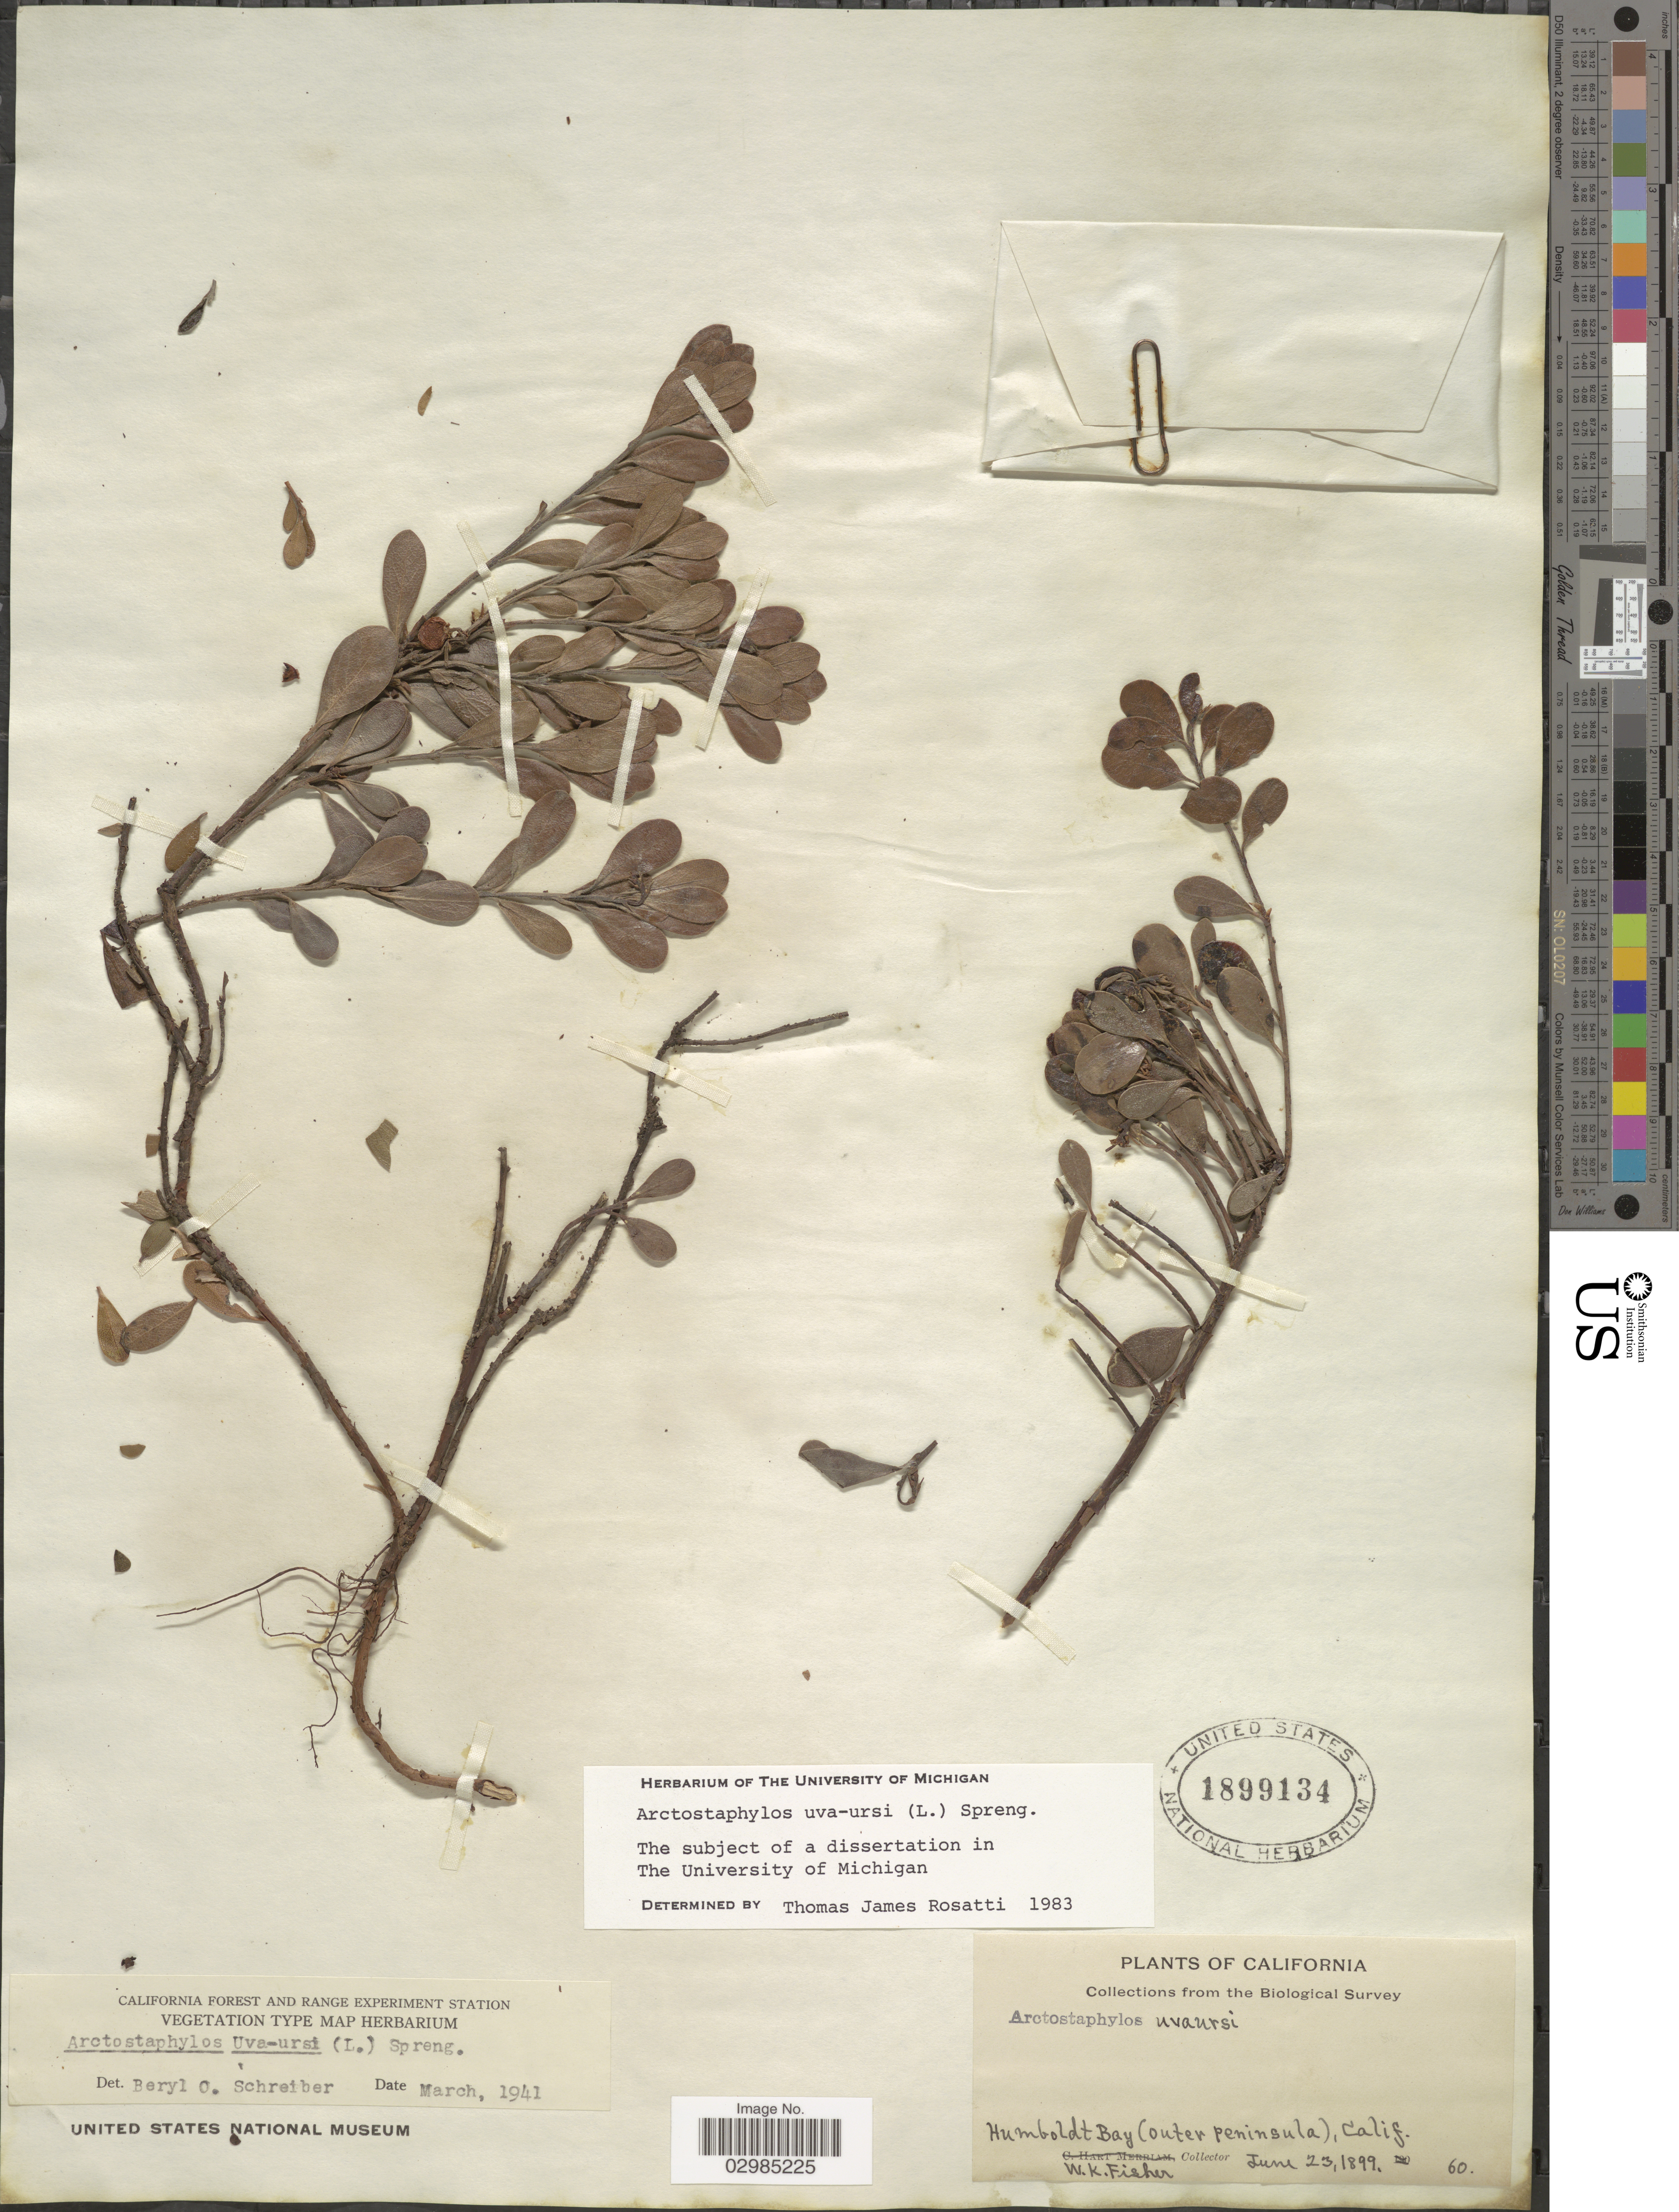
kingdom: Plantae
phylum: Tracheophyta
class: Magnoliopsida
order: Ericales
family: Ericaceae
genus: Arctostaphylos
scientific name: Arctostaphylos uva-ursi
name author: (L.) Spreng.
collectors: W. K. Fisher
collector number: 60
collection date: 1899-06-23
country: United States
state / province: California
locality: Humboldt Bay (Outer peninsula).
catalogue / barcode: US 1899134